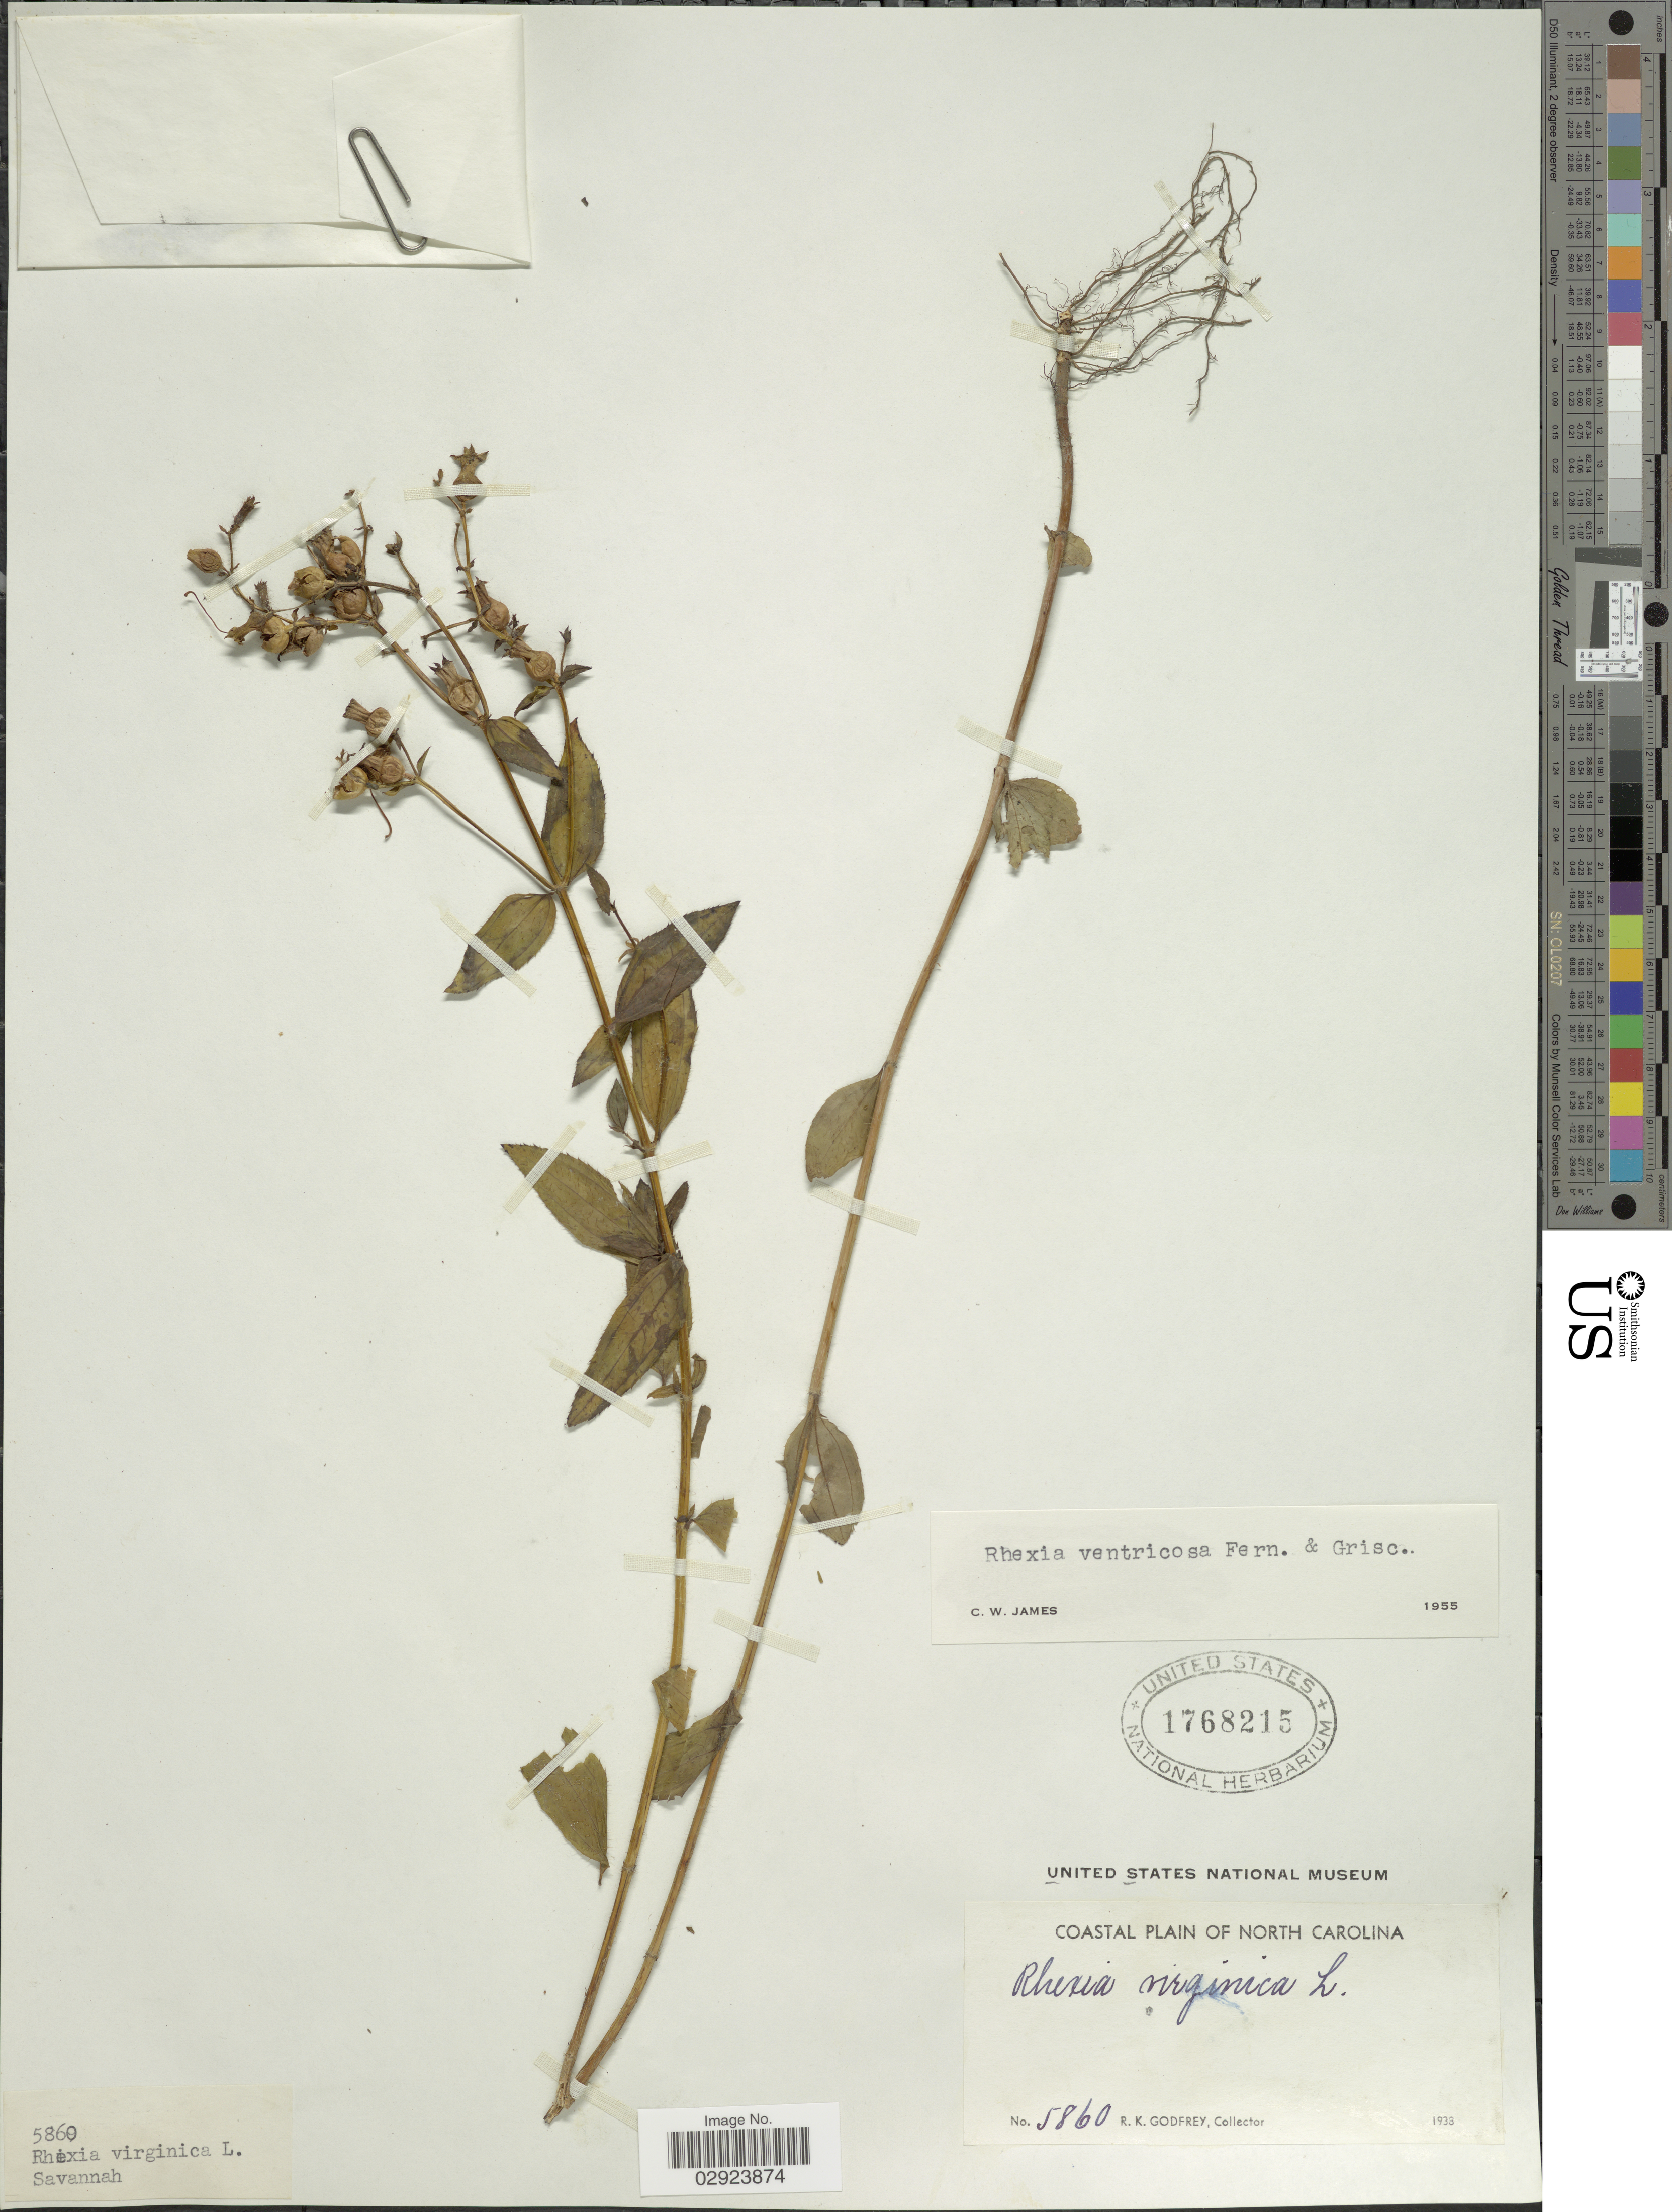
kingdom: Plantae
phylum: Tracheophyta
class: Magnoliopsida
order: Myrtales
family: Melastomataceae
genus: Rhexia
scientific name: Rhexia ventricosa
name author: Fernald & Griscom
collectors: R. K. Godfrey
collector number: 5860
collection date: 1938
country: United States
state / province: North Carolina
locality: Coastal plain of North Carolina.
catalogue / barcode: US 1768215